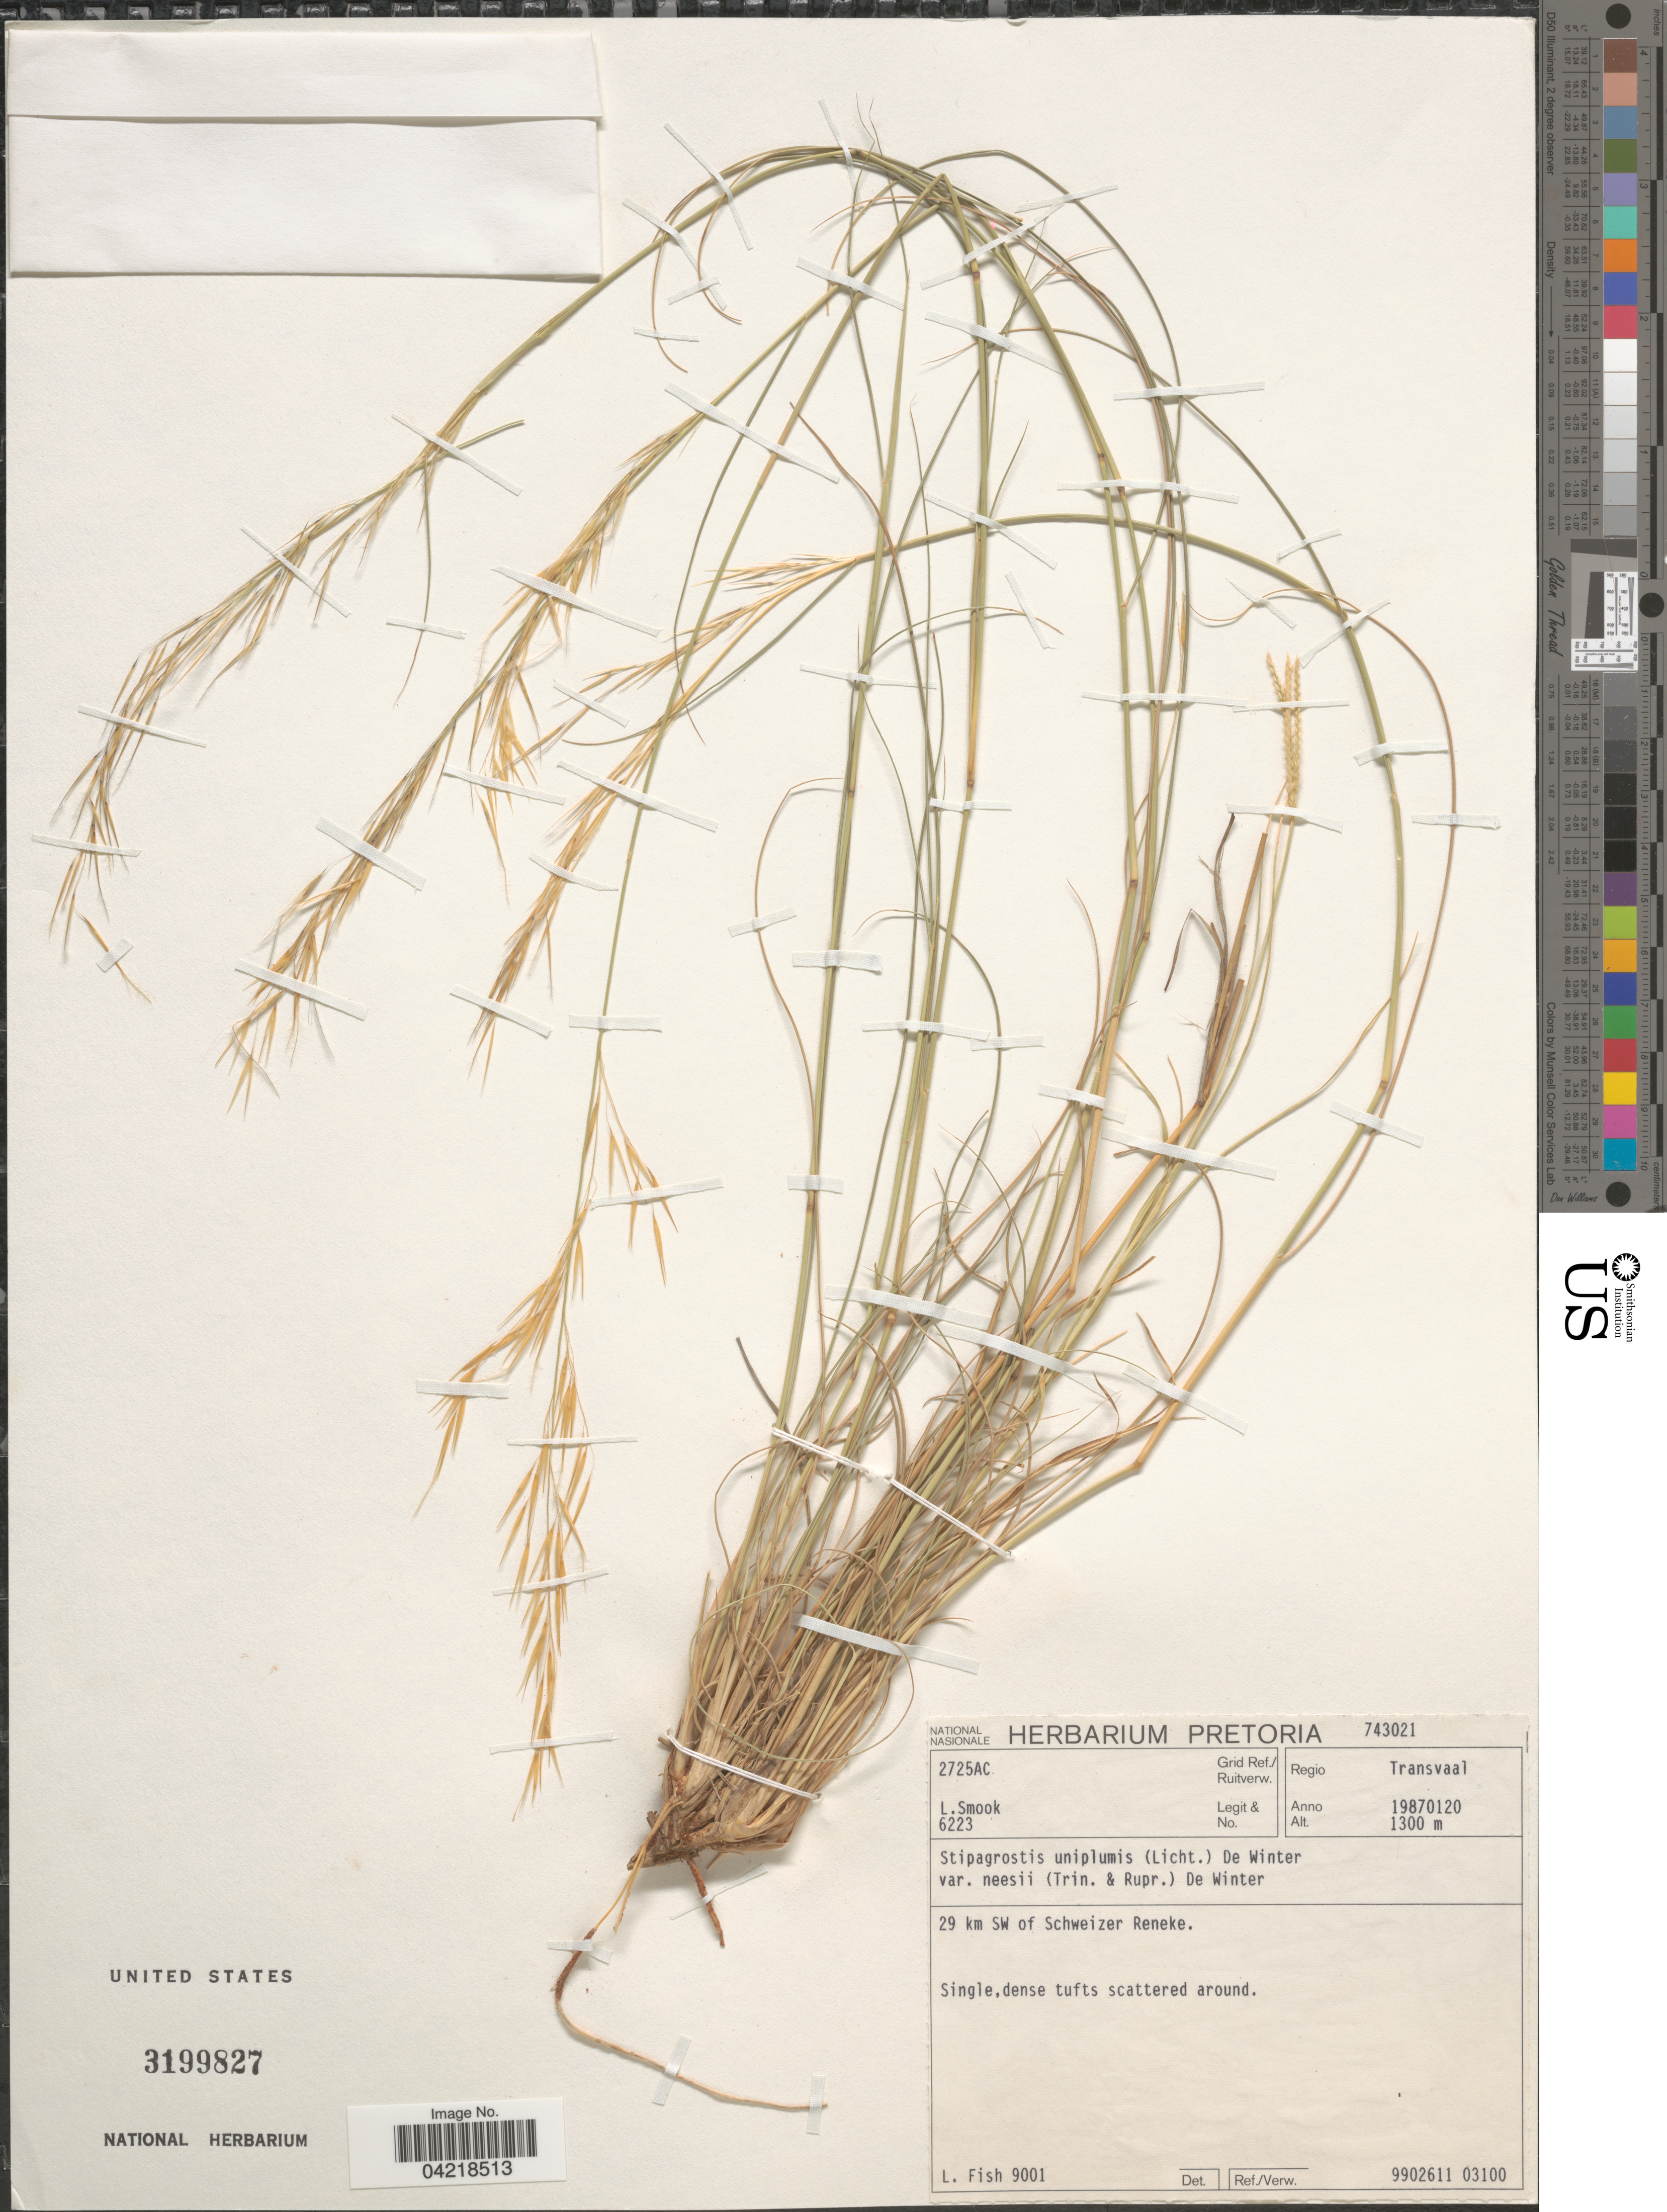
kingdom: Plantae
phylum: Tracheophyta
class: Liliopsida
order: Poales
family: Poaceae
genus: Stipagrostis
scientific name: Stipagrostis uniplumis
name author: (Licht.) De Winter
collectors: L. Smook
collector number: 6223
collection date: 1987-01-20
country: South Africa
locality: Grid Ref./Ruitverw. 2725AC. Regio Transvaal. 29 km SW of Schweizer Reneke.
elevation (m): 1300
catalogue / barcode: US 3199827